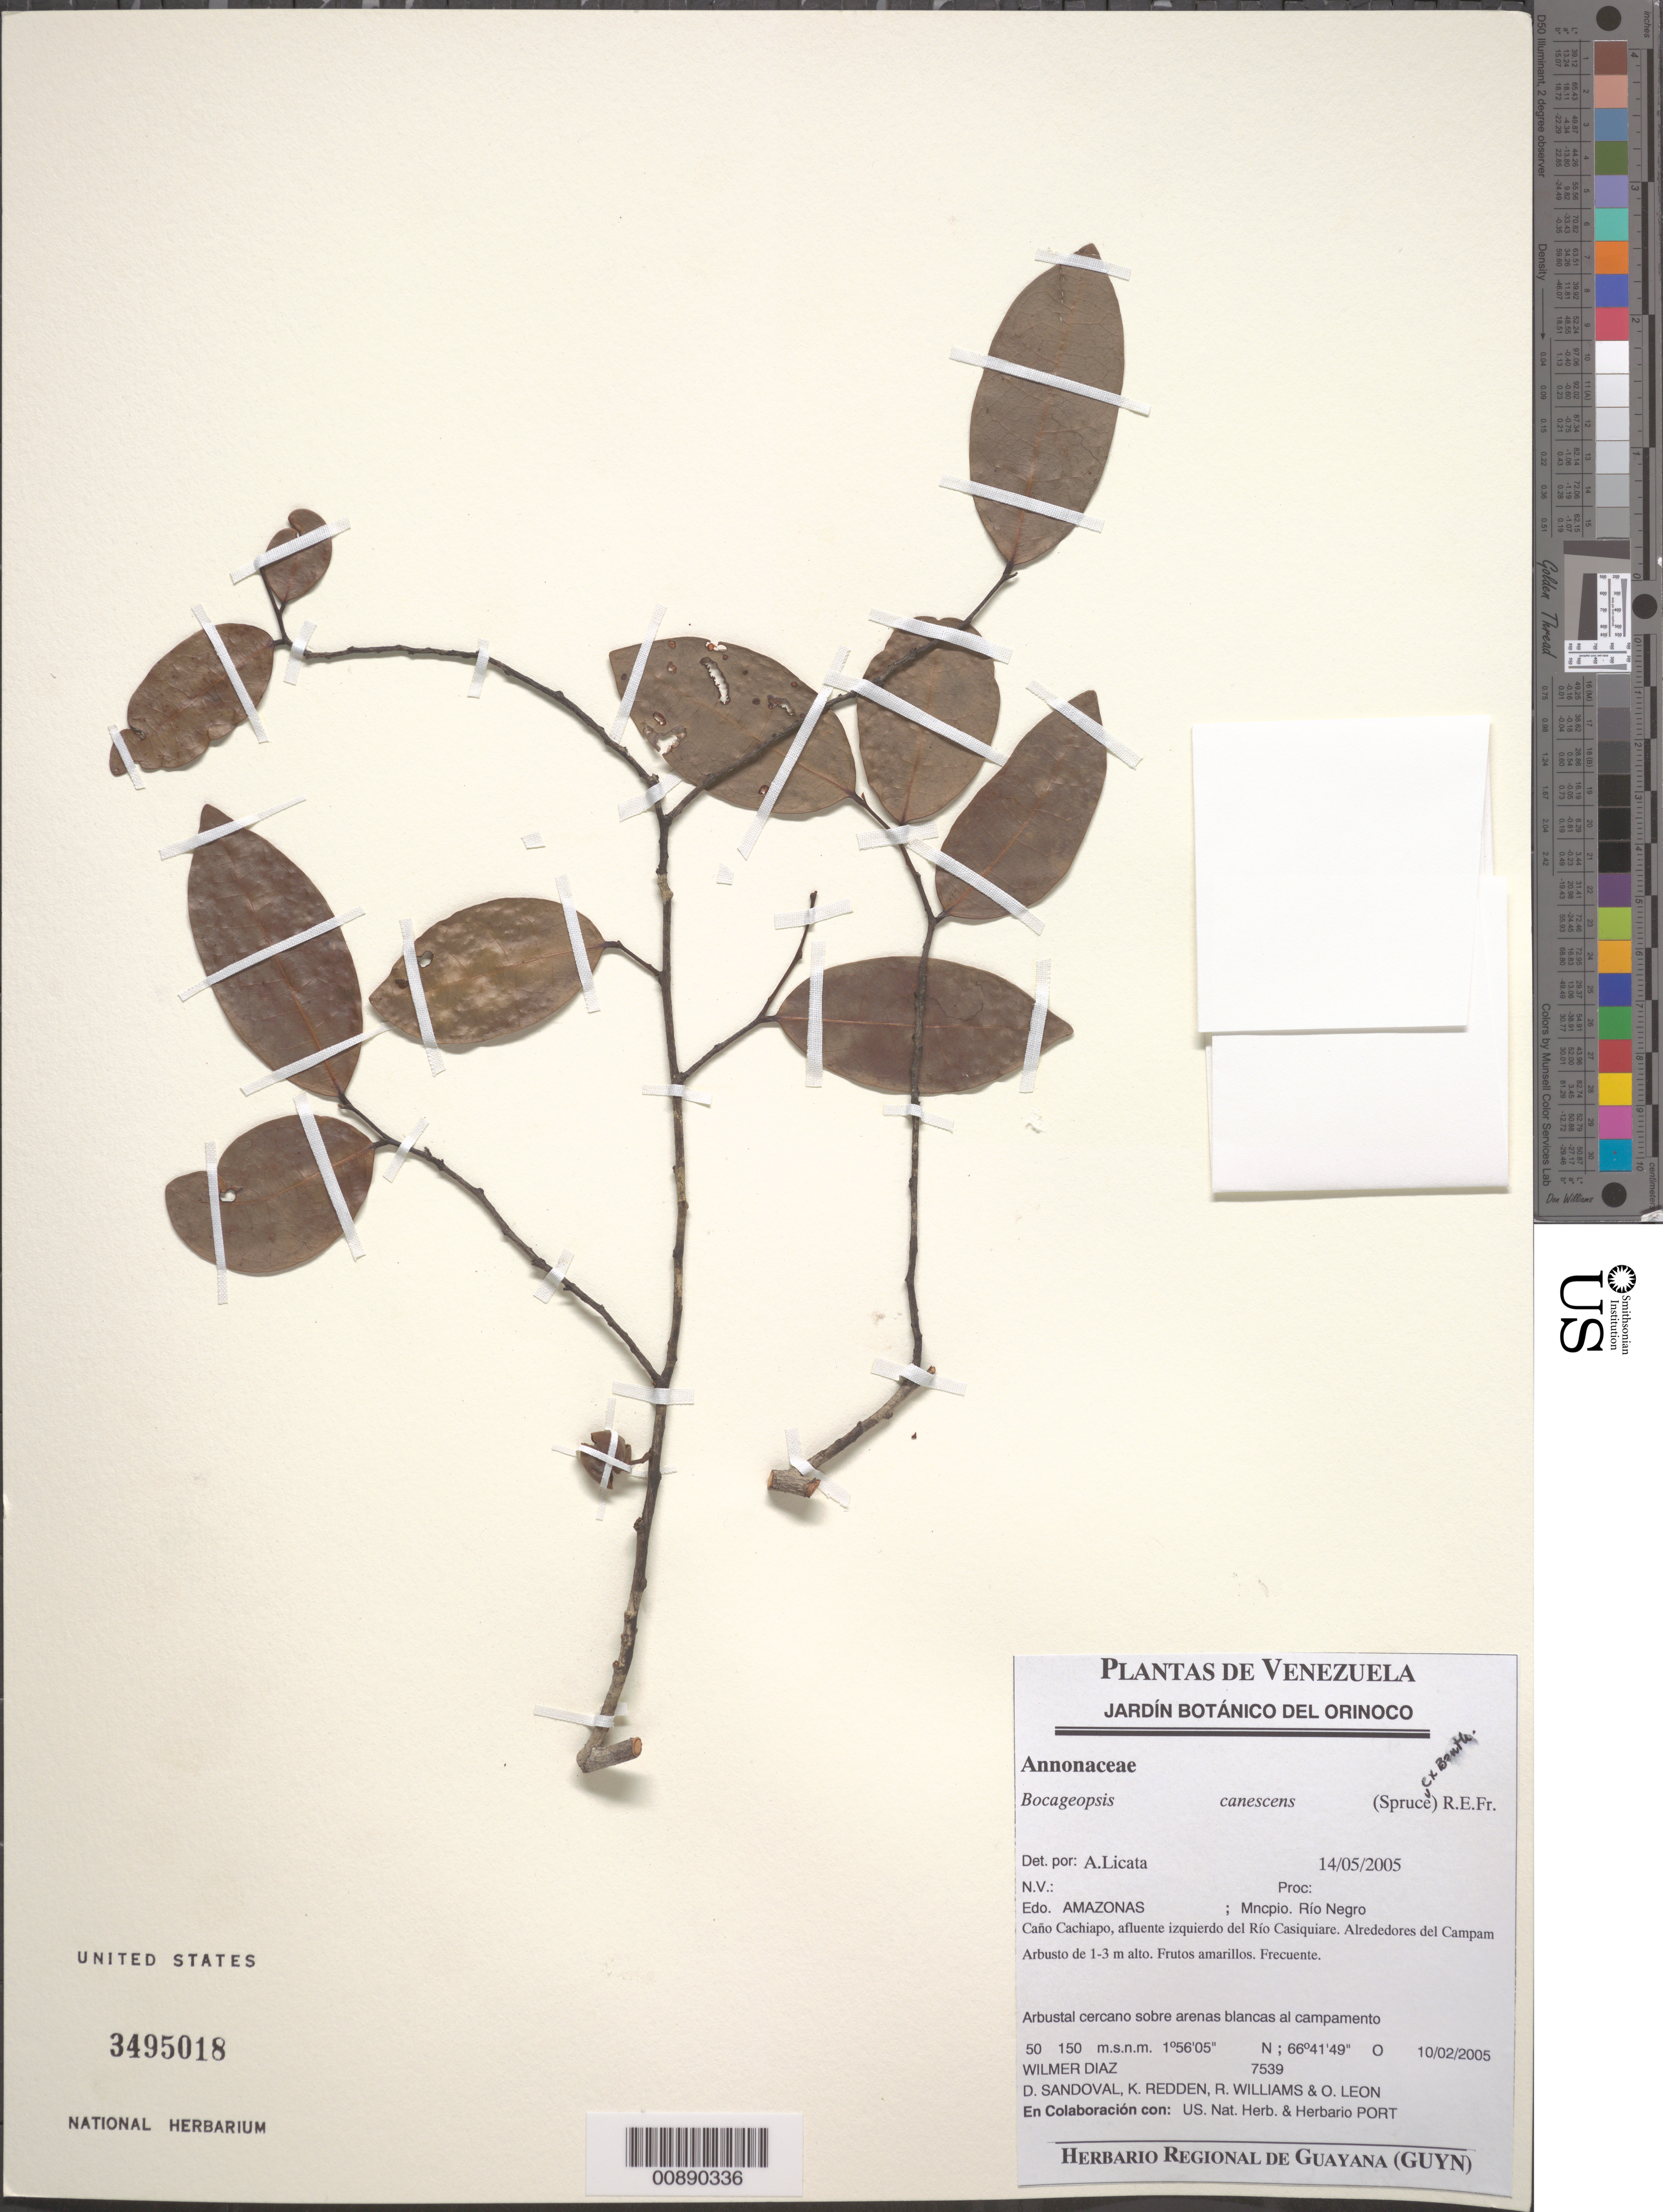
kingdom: Plantae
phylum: Tracheophyta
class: Magnoliopsida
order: Magnoliales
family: Annonaceae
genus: Bocageopsis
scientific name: Bocageopsis canescens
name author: (Spruce ex Benth.) R.E. Fr.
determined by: Licata, A., (PORT), Univ. Nac. Exp. de los Llanos Ezequiel Zamora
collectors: W. Díaz P., D. Sandoval, K. M. Redden, R. Williams & O. León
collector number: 7539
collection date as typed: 10-Feb-05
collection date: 2005-02-10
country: Venezuela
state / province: Amazonas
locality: Mun. Río Negro, Caño Cachiapo, afluente del Río Casiquaire, alrededores del Campamento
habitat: Arbustal cercano sobre arenas blancas el campamento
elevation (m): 50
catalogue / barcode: US 3495018